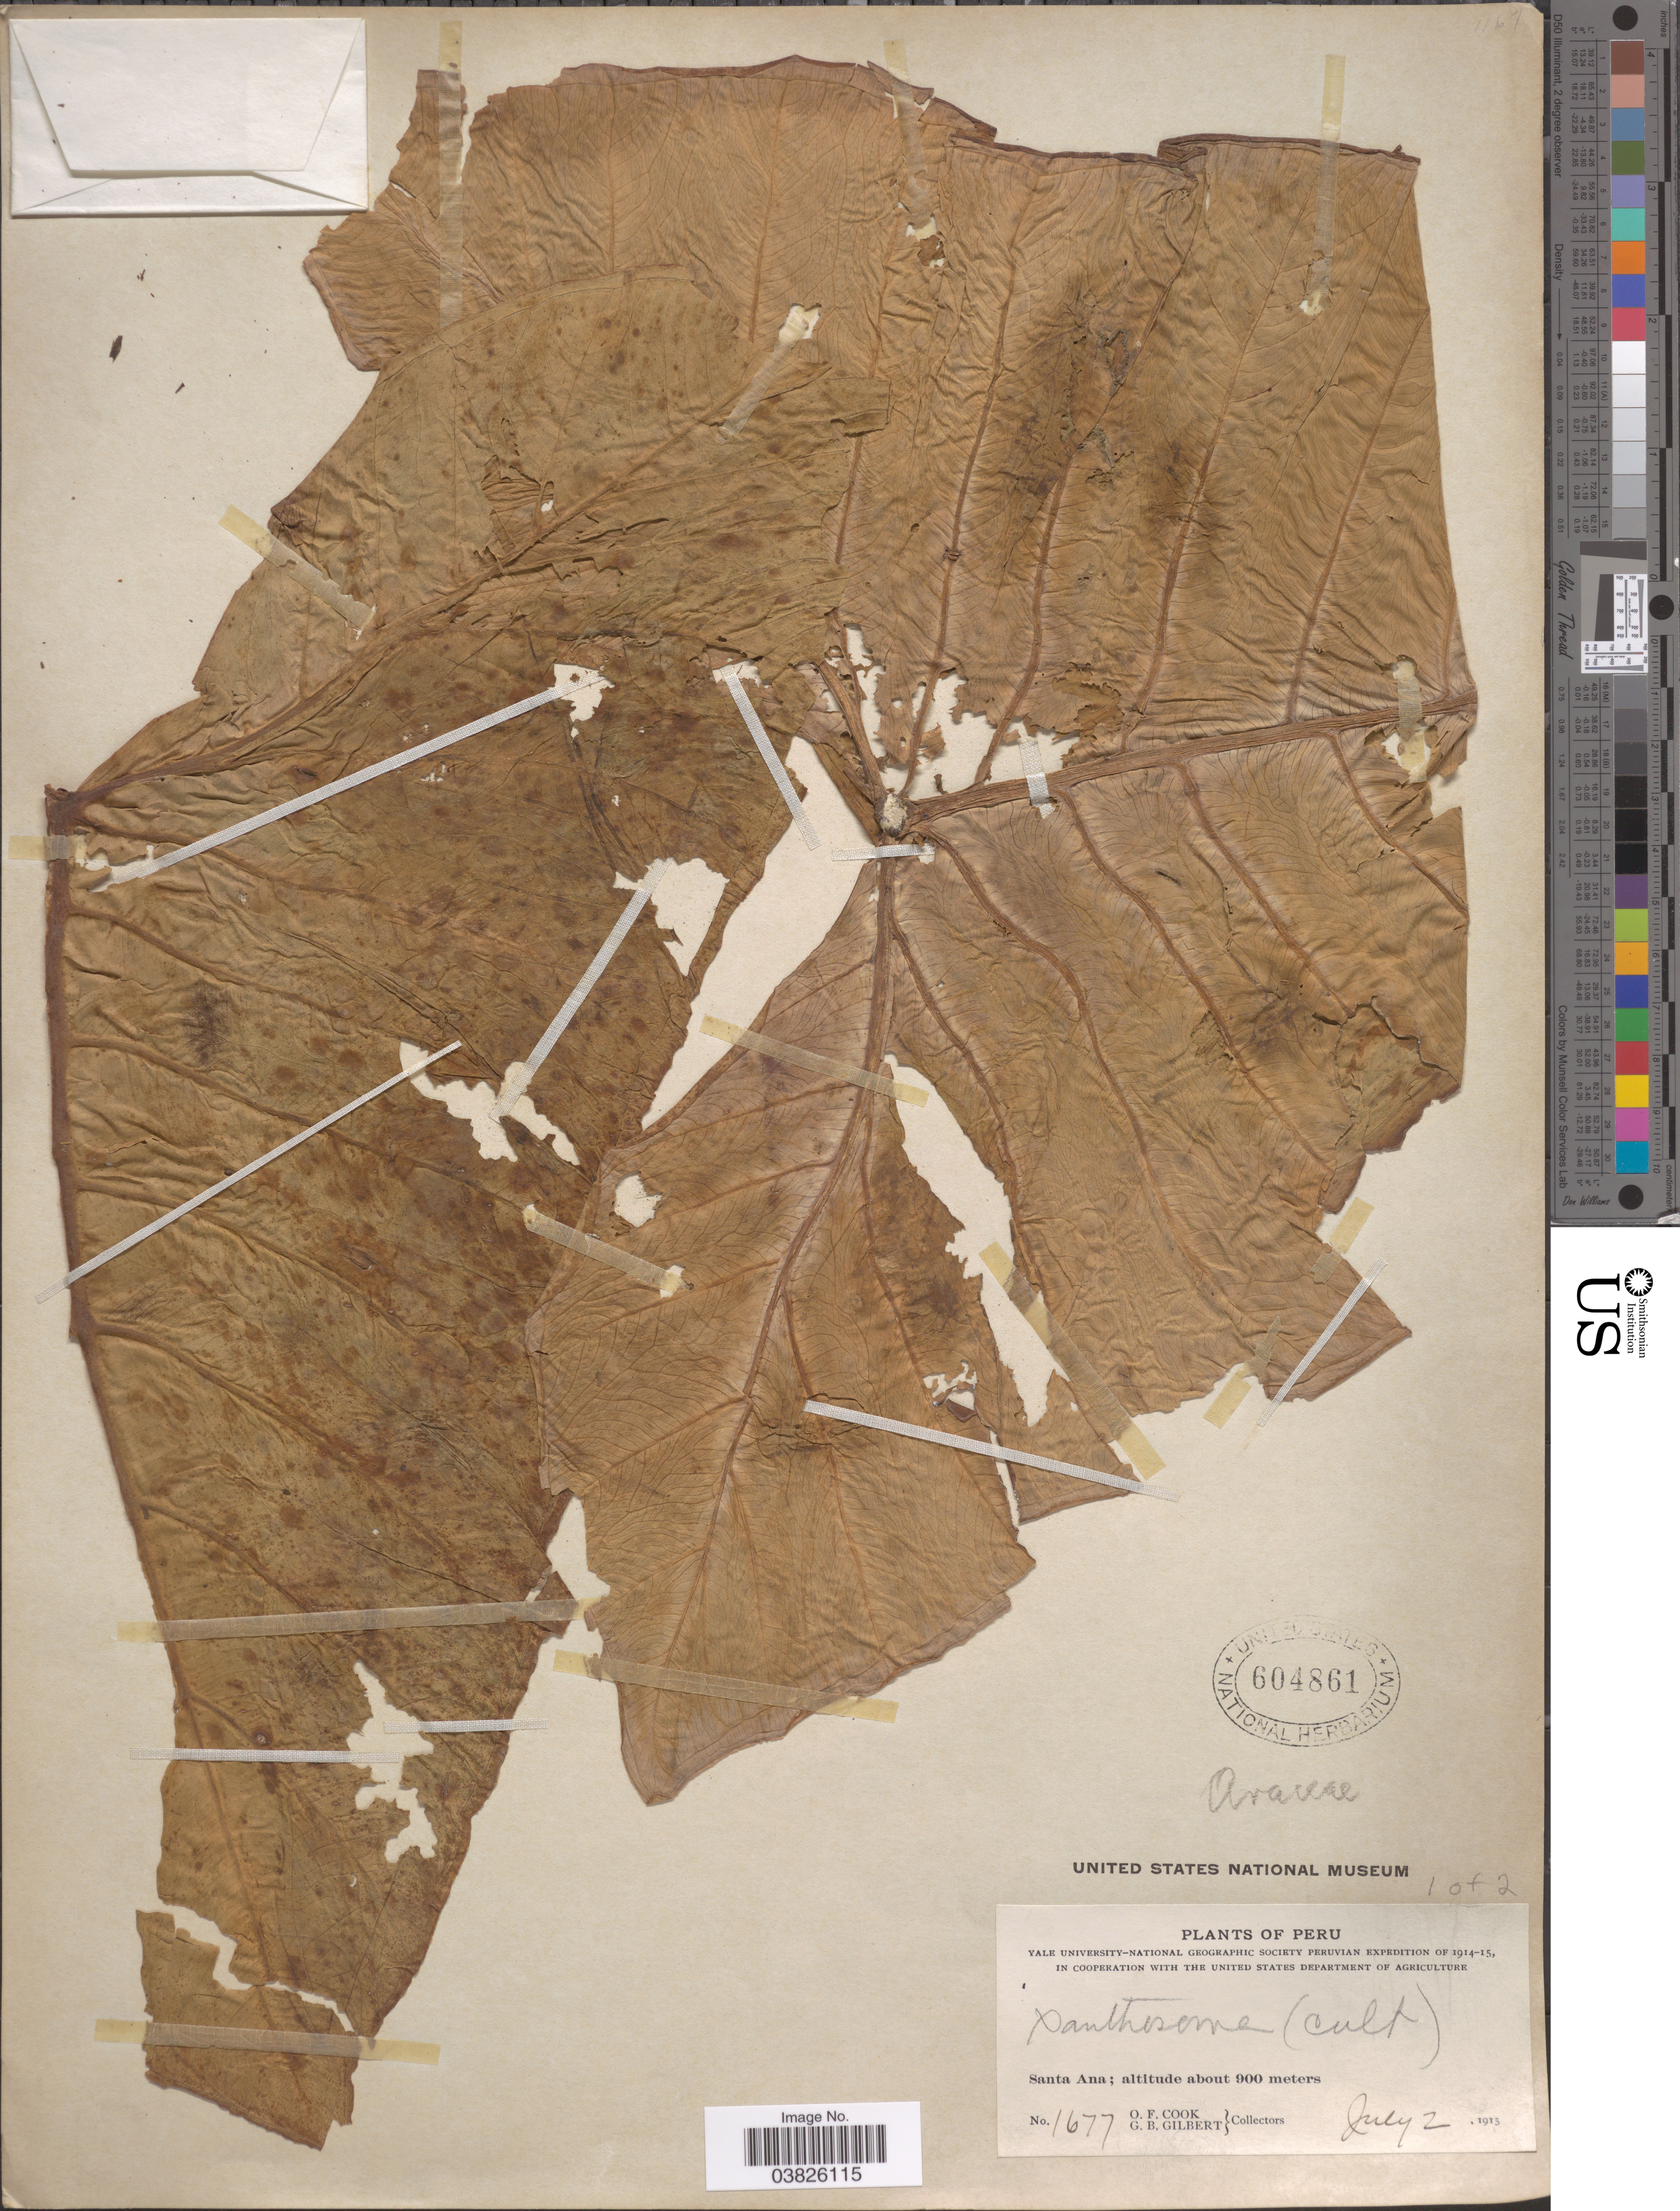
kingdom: Plantae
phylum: Tracheophyta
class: Liliopsida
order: Alismatales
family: Araceae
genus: Xanthosoma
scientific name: Xanthosoma sp.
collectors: O. F. Cook & G. B. Gilbert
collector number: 1677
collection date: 1915-07-02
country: Peru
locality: Santa Ana.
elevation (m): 900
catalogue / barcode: US 604861